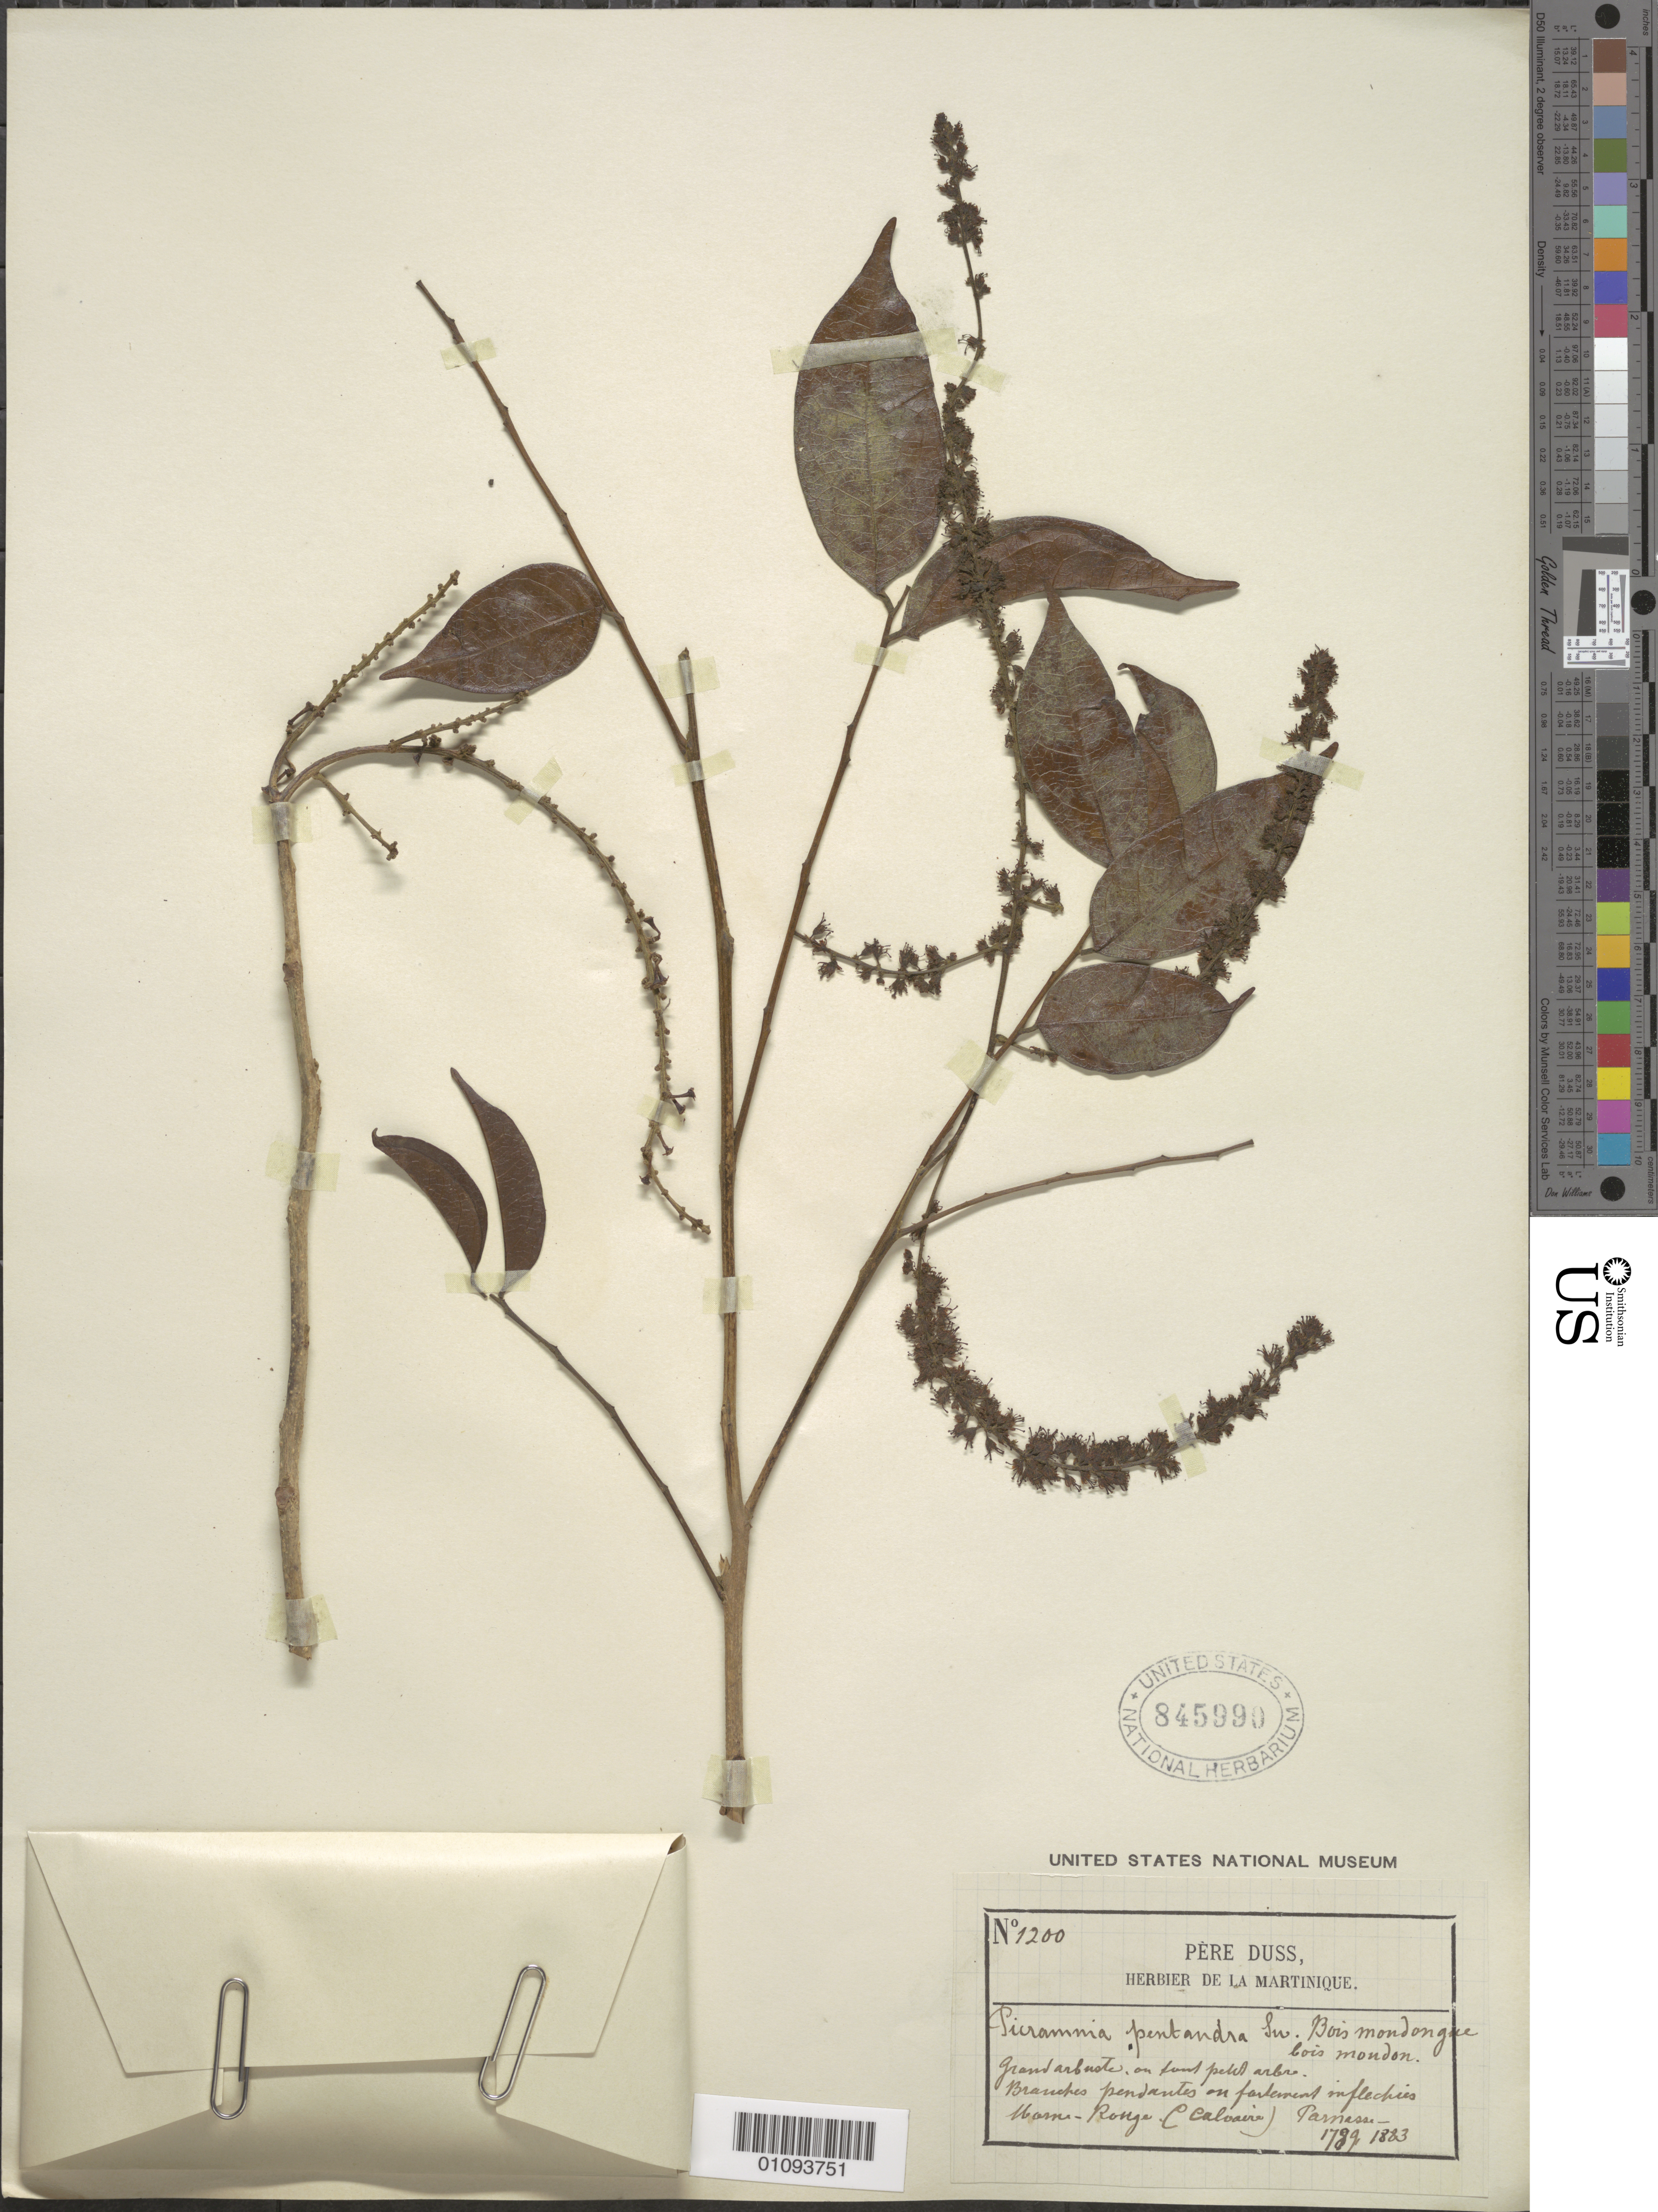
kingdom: Plantae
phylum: Tracheophyta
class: Magnoliopsida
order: Picramniales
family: Picramniaceae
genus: Picramnia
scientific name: Picramnia pentandra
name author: Sw.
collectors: Père Duss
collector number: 1200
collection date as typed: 1883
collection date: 1883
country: Martinique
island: Martinique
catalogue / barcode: US 845990